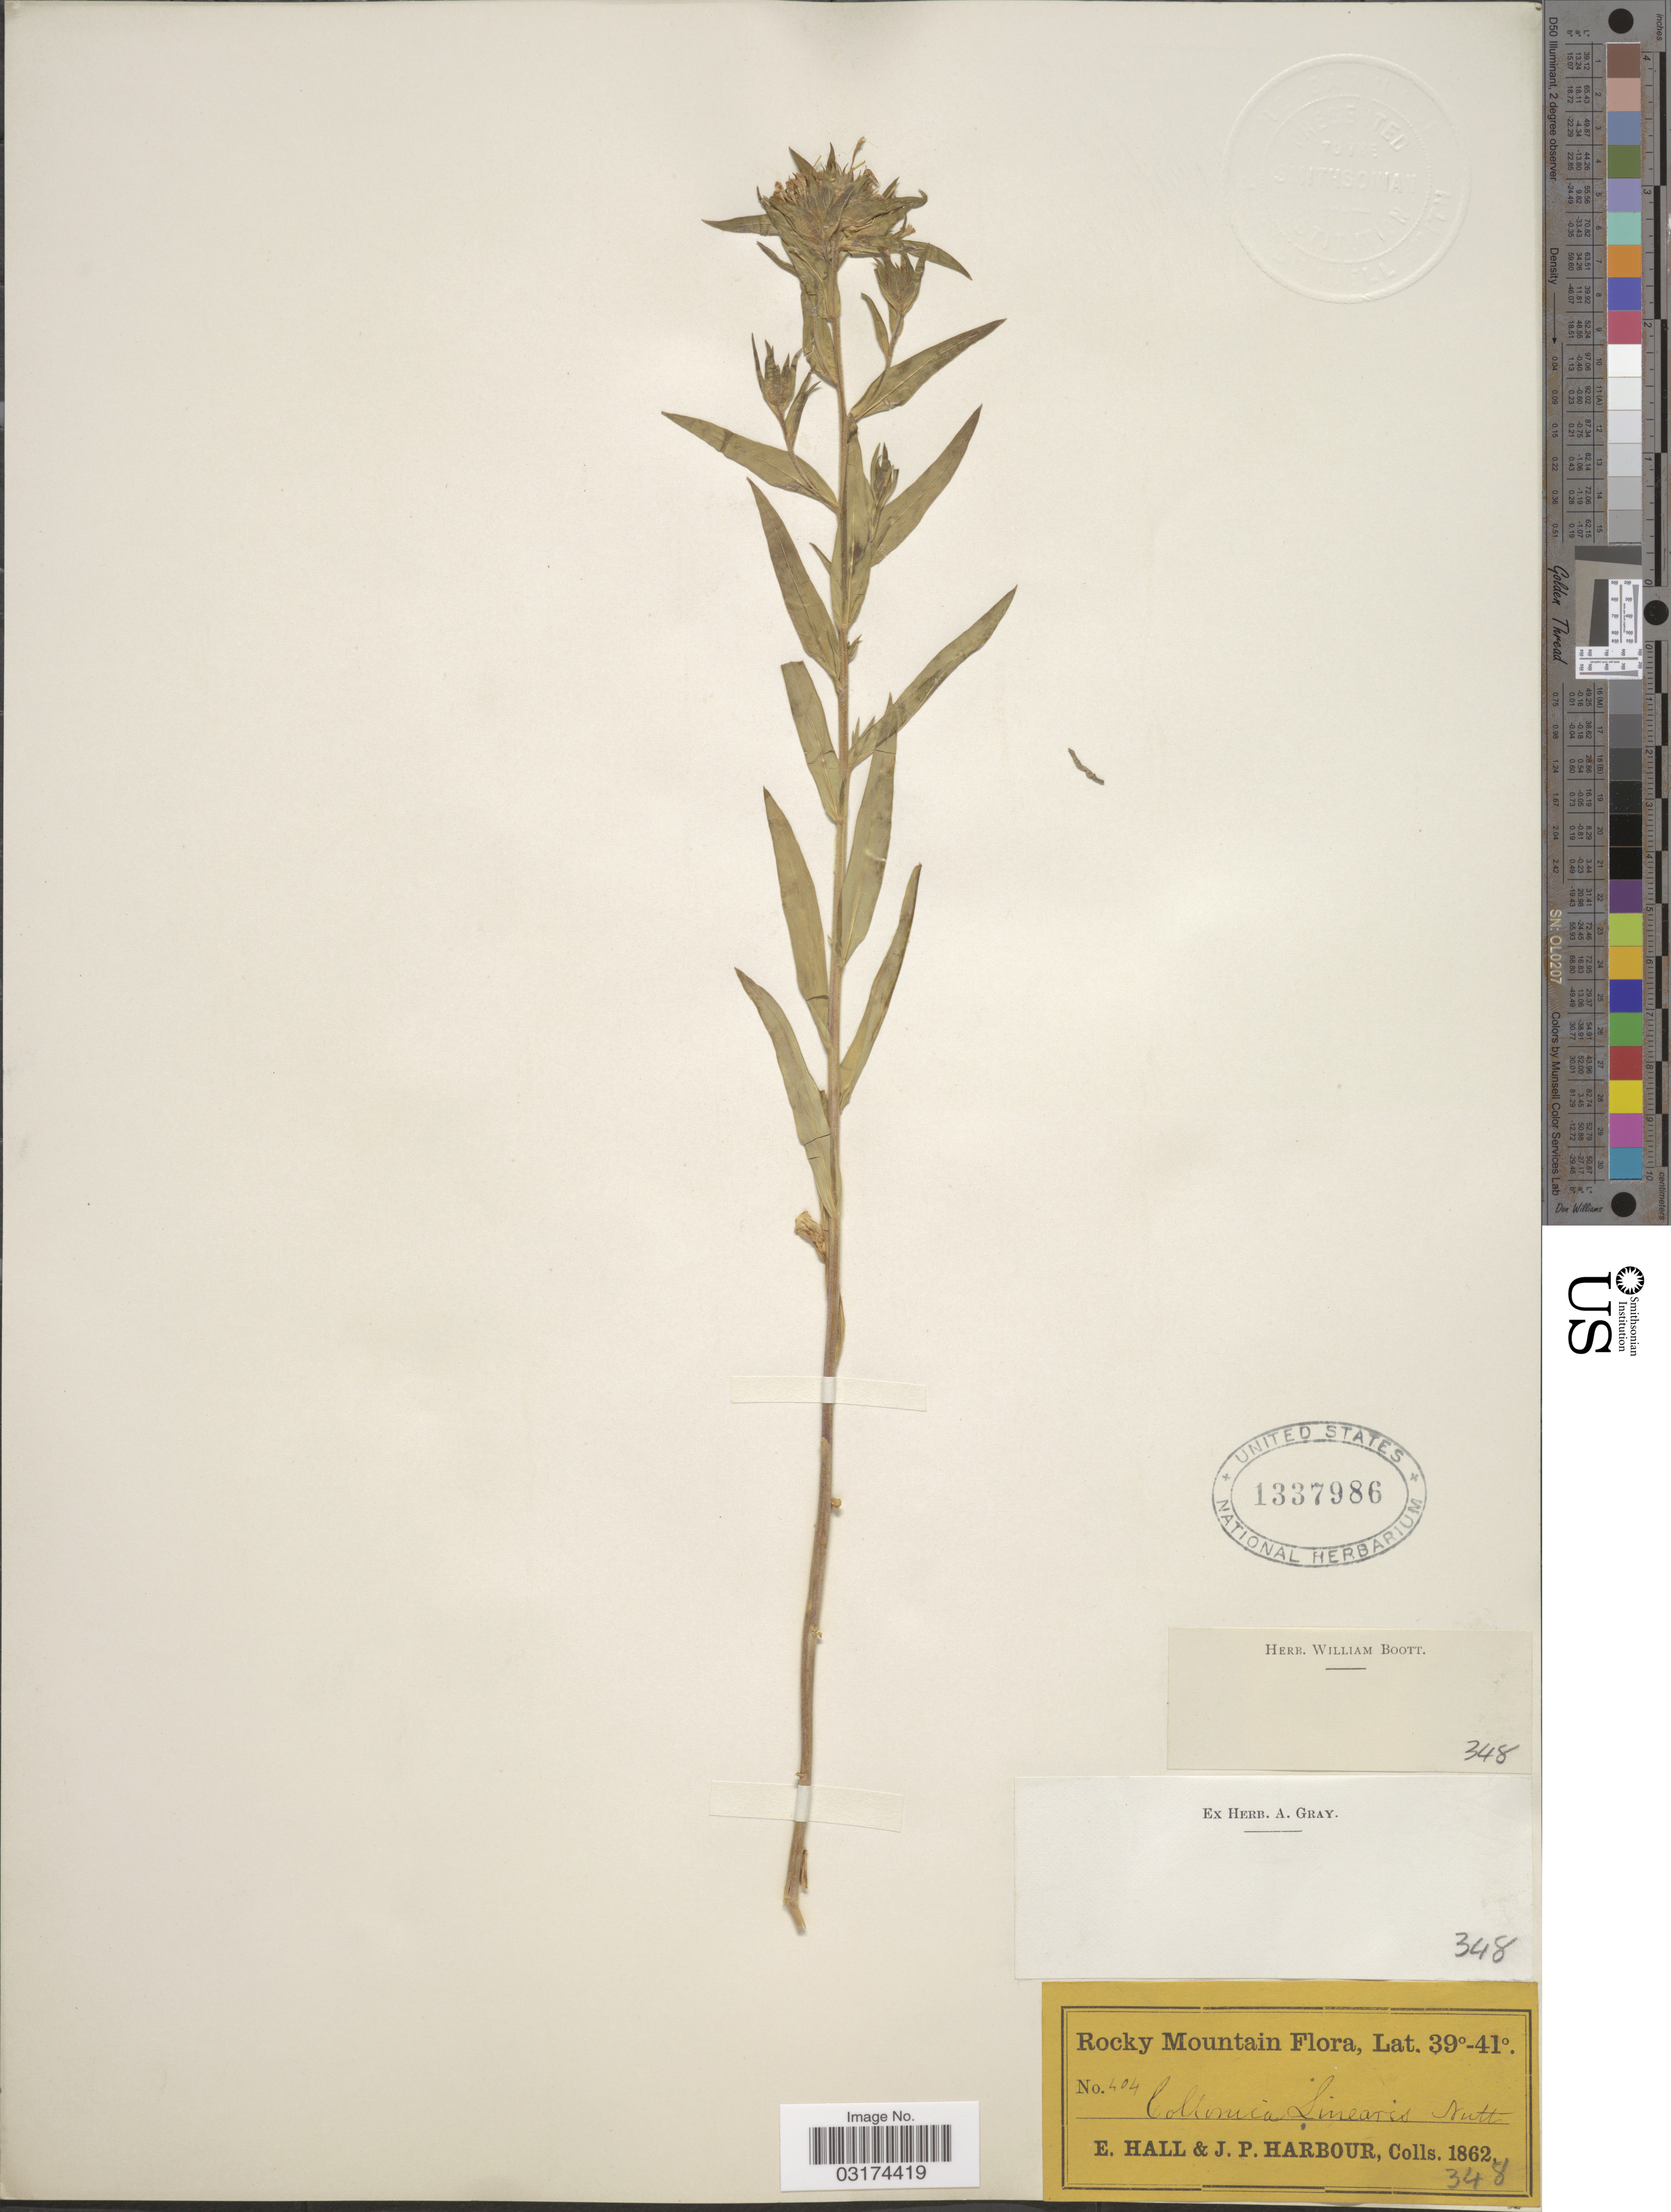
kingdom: Plantae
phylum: Tracheophyta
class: Magnoliopsida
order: Ericales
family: Polemoniaceae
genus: Collomia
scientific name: Collomia linearis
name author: Nutt.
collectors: E. Hall & J. Harbour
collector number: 404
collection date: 1862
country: United States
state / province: Colorado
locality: Rocky Mtns.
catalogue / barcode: US 1337986